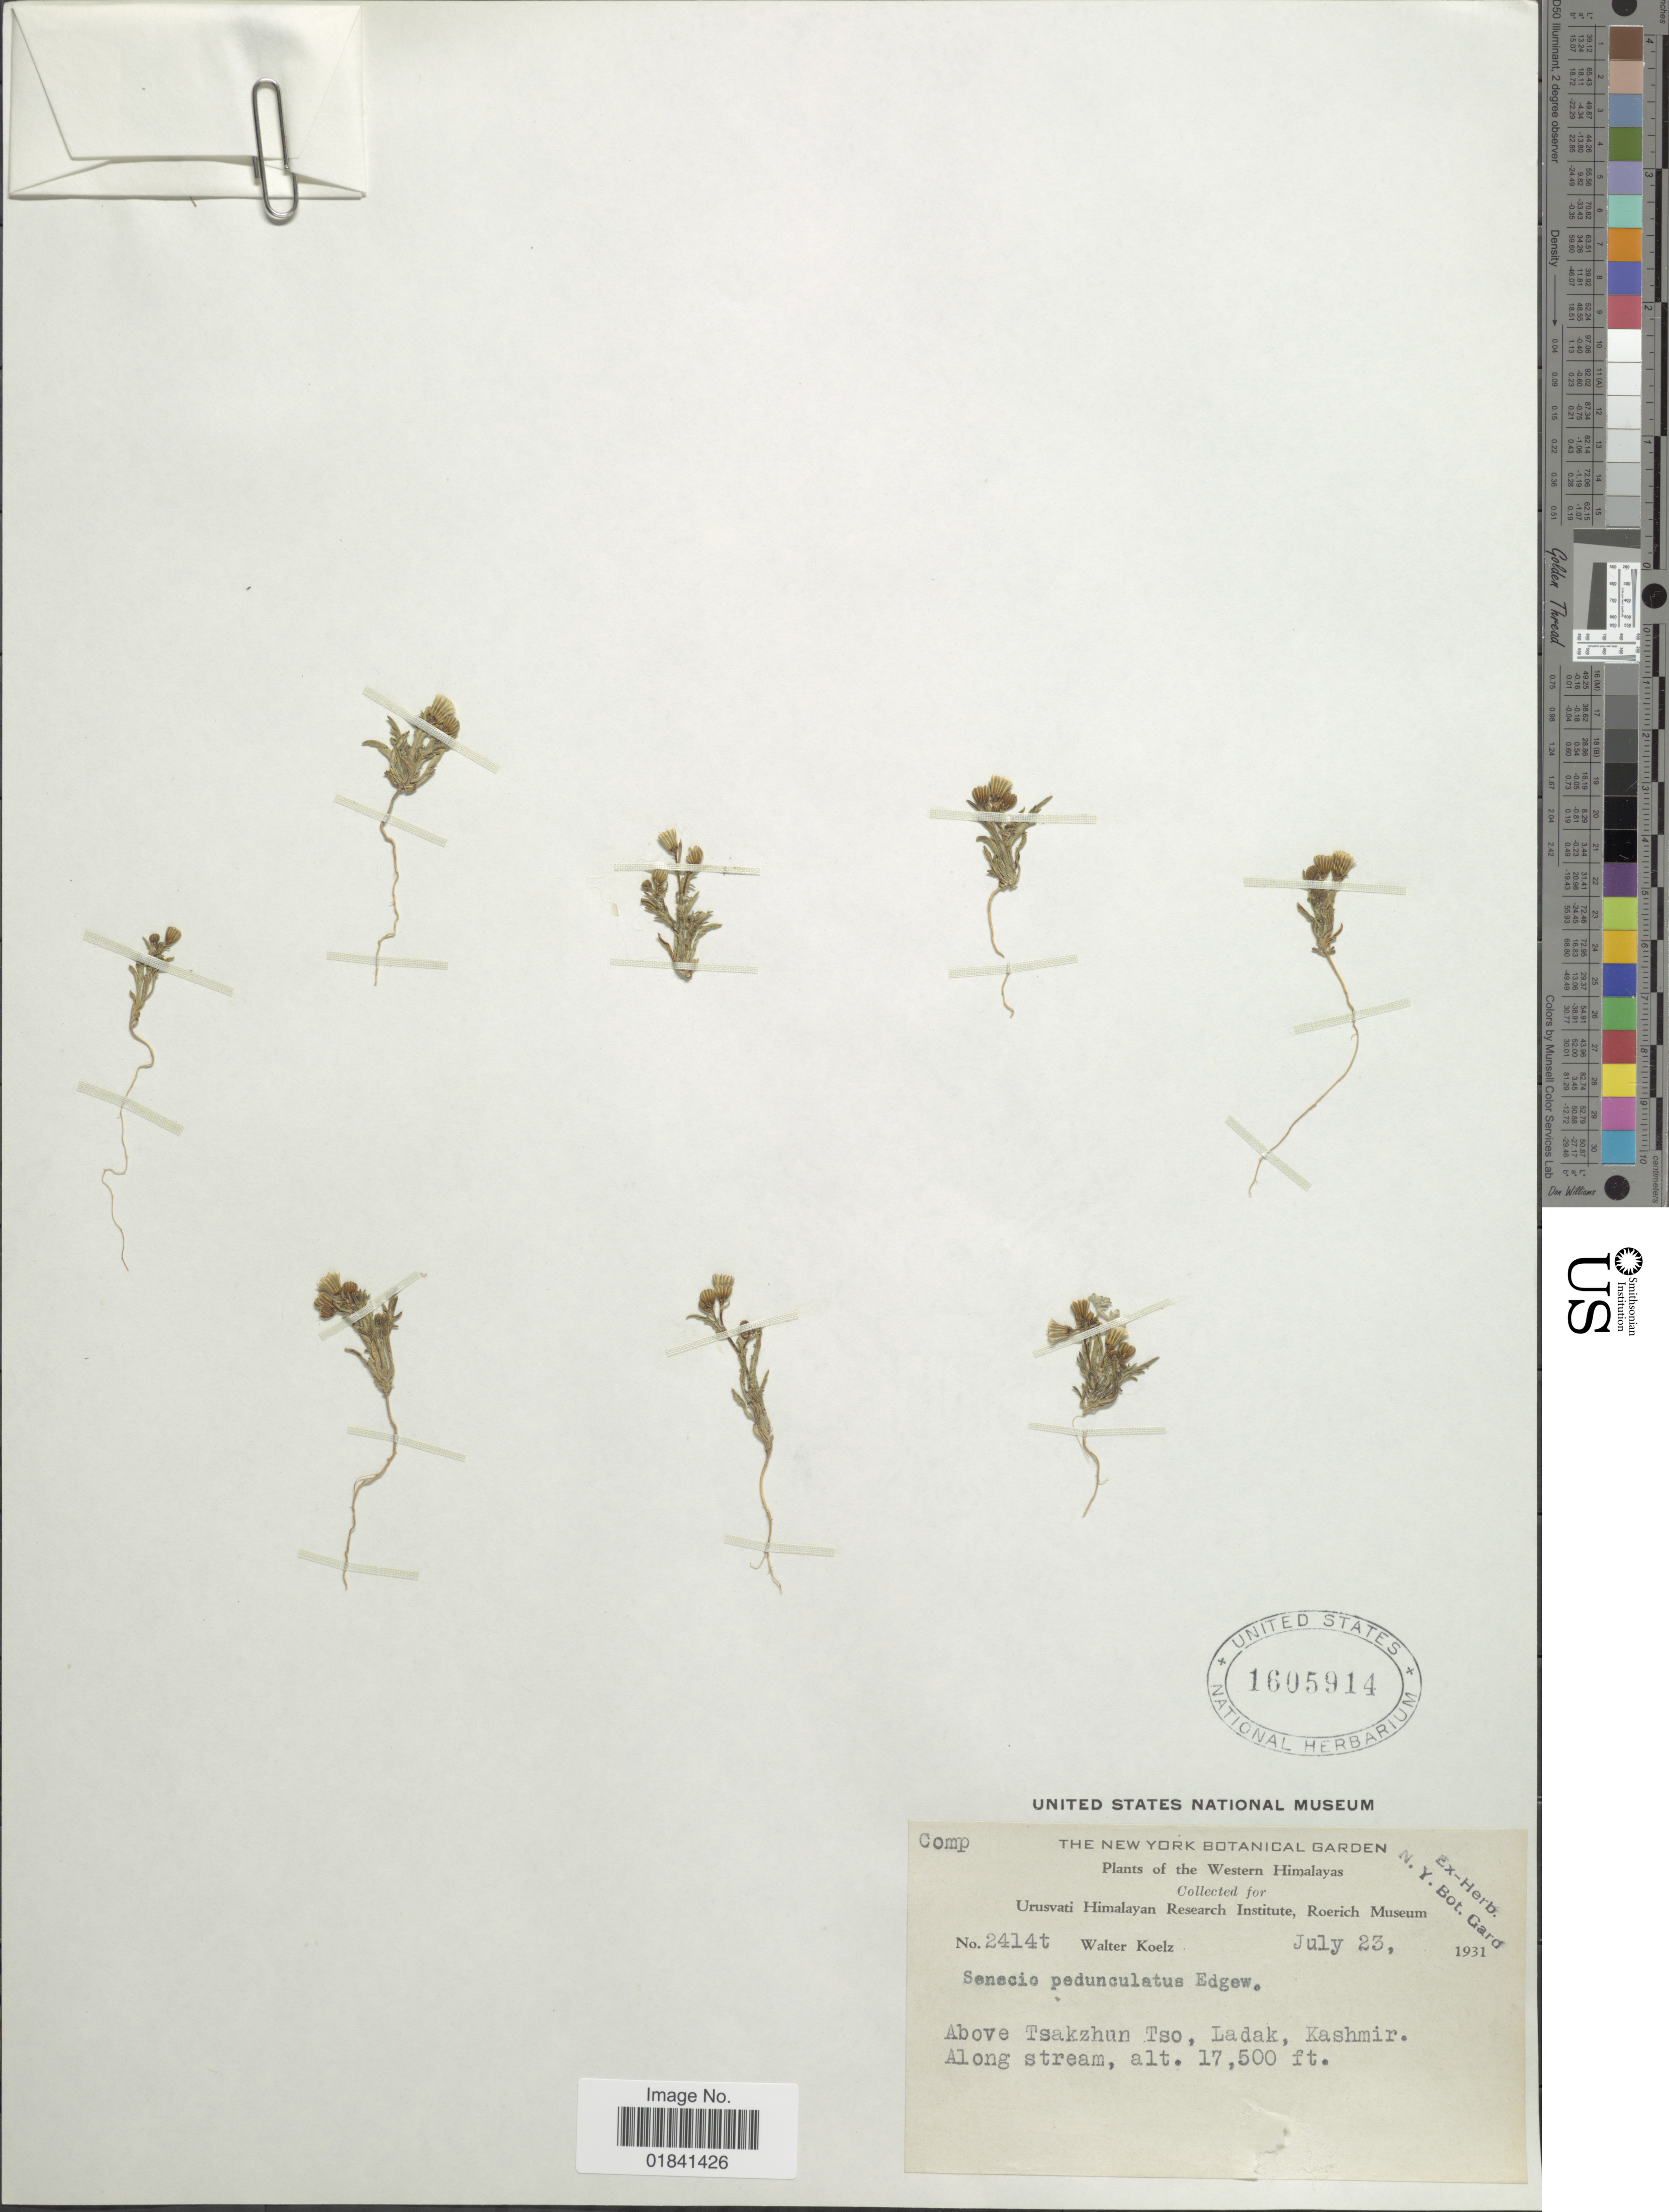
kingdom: Plantae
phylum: Tracheophyta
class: Magnoliopsida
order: Asterales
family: Asteraceae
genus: Senecio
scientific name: Senecio pedunculatus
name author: Edgew.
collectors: W. N. Koelz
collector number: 2414t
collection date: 1931-07-23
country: India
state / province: Ladakh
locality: Western Himalayas, Above Tsakzhun Tso, Ladak, Kashmir, Along stream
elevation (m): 5334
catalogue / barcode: US 1605914